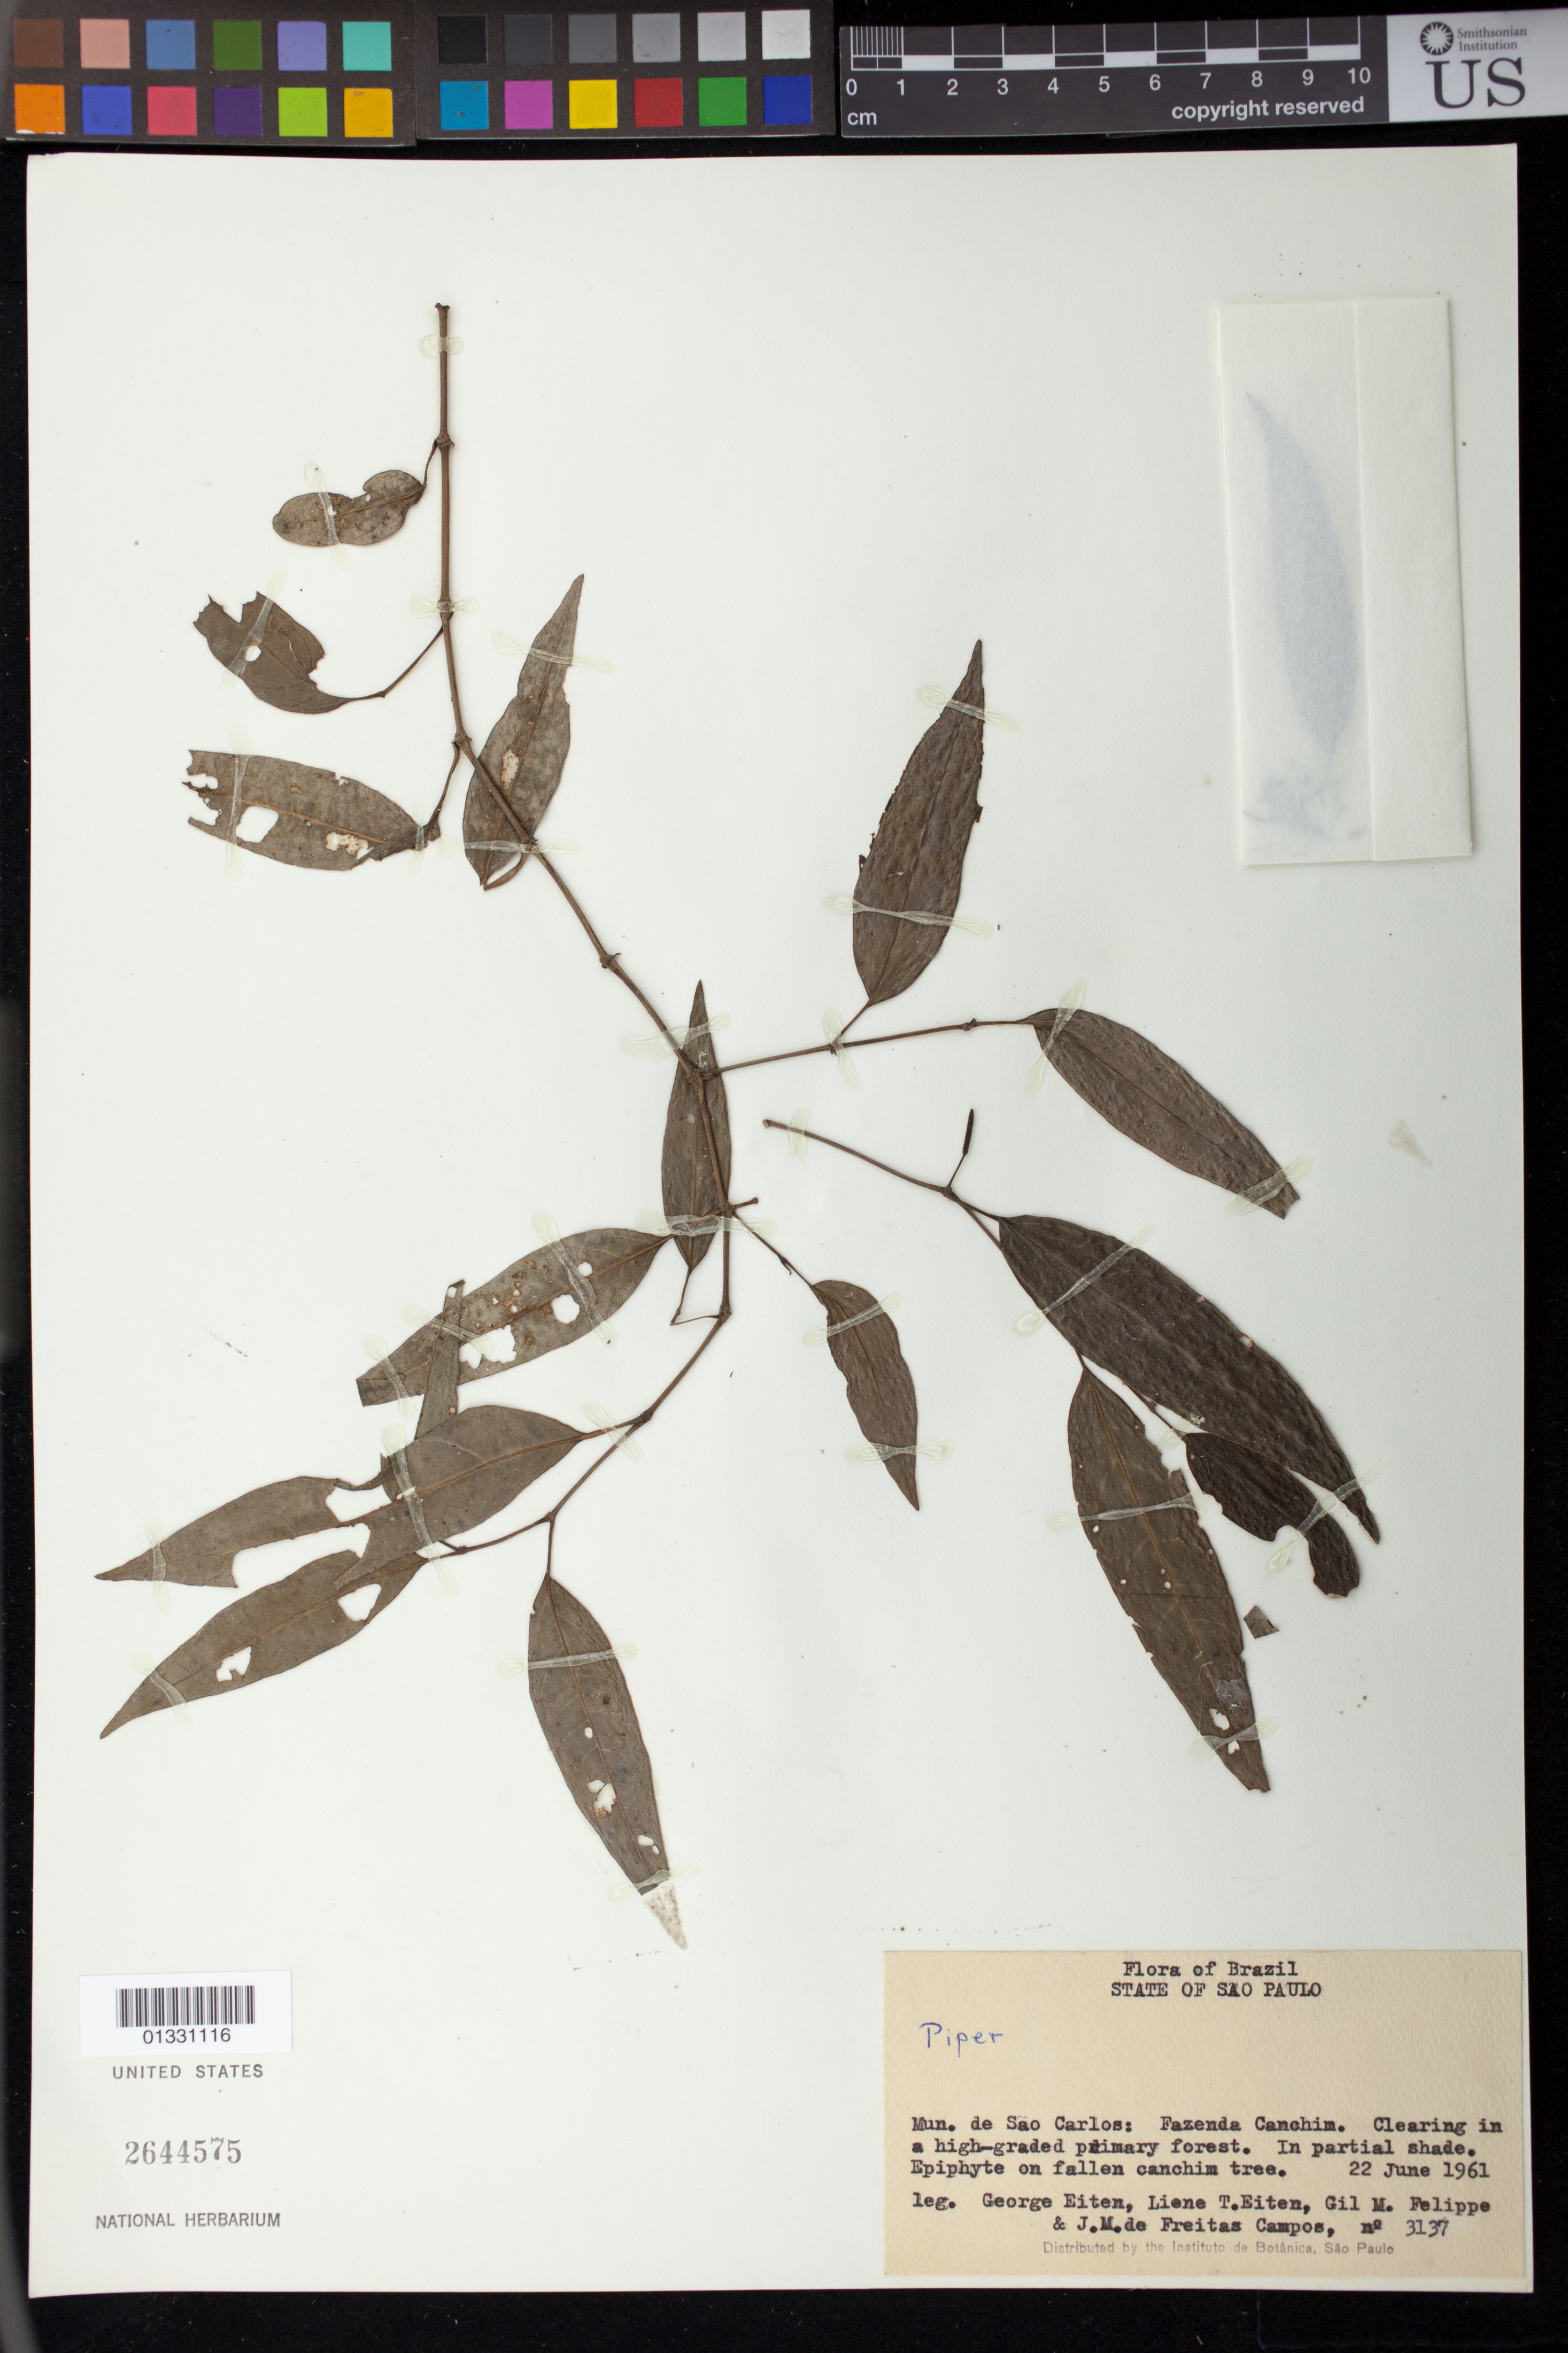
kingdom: Plantae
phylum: Tracheophyta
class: Magnoliopsida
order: Piperales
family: Piperaceae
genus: Piper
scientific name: Piper sp.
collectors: G. Eiten, L. T. Eiten, G. M. Felippe & J. M. Campos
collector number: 3137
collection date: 1961-06-22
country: Brazil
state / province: São Paulo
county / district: São Carlos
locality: Fazenda Canehim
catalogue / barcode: US 2644575